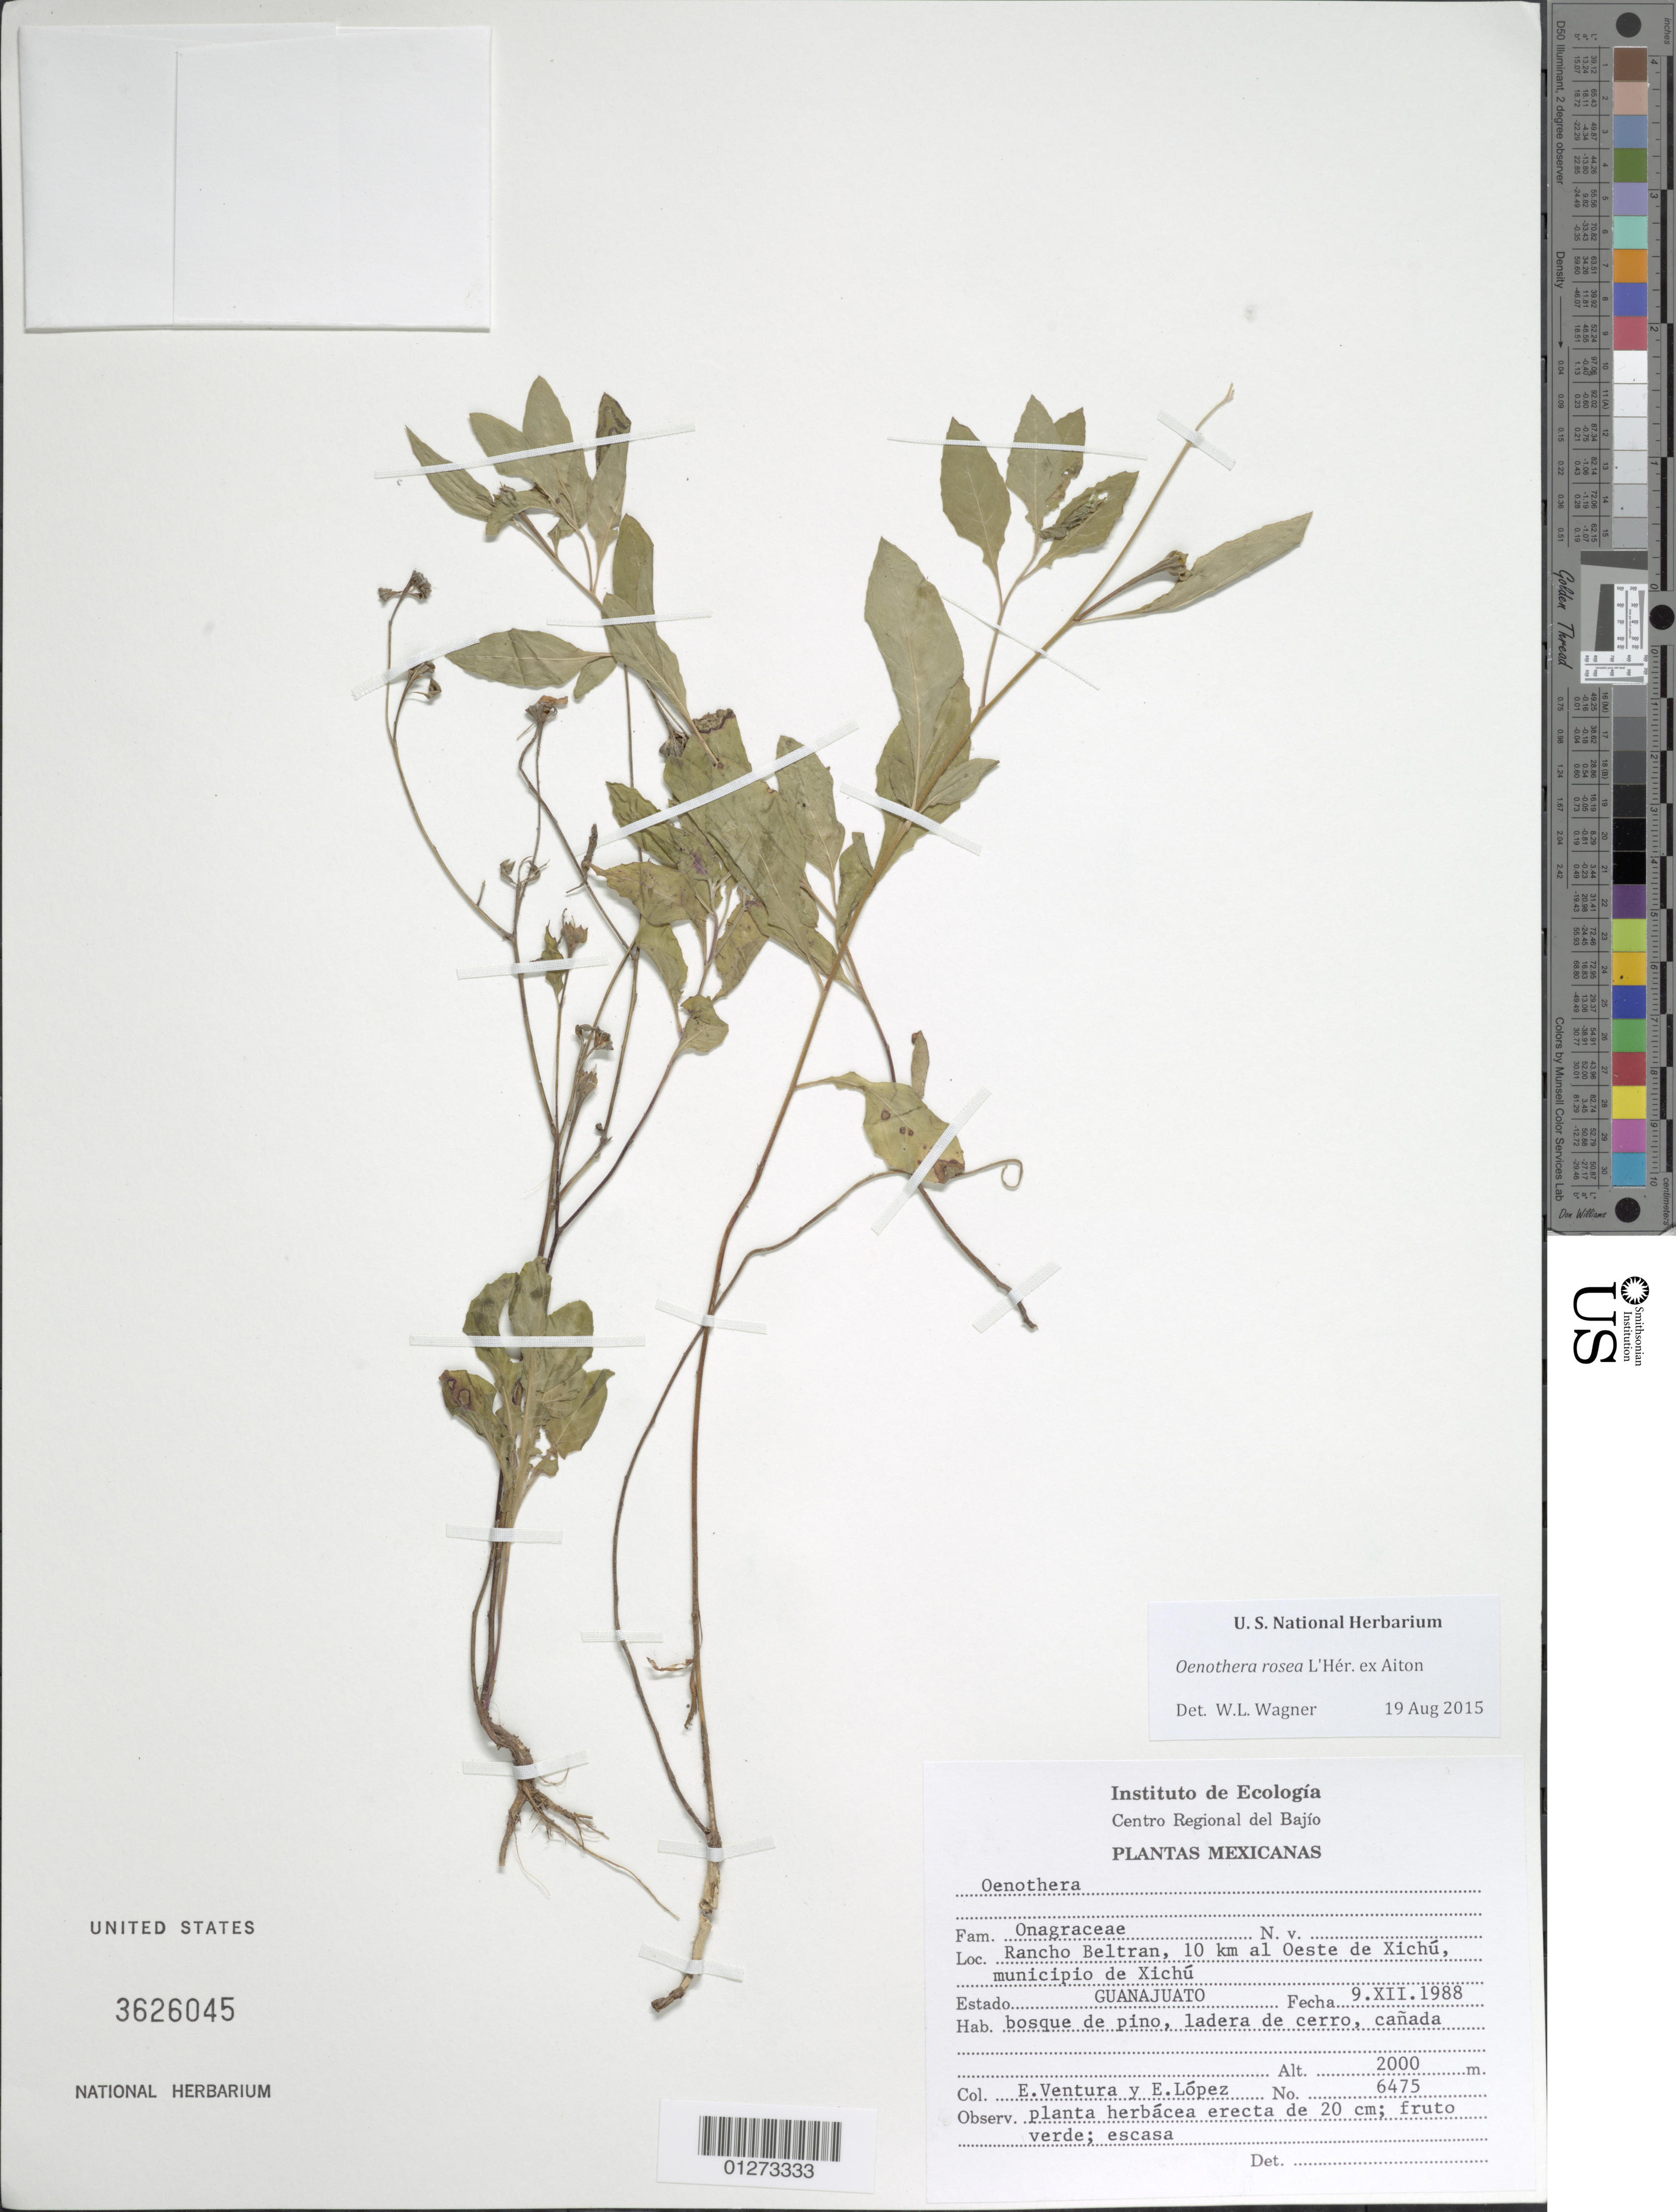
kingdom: Plantae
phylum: Tracheophyta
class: Magnoliopsida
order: Myrtales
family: Onagraceae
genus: Oenothera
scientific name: Oenothera rosea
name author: L'Hér. ex Aiton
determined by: Wagner, W. L., (BOT), Smithsonian Institution - National Museum of Natural History (UNITED STATES)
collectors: E. Ventura & E. López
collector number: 6475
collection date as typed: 9.XII.1988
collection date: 1988-12-09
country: Mexico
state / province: Guanajuato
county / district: Xichú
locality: Rancho Beltran, 10 km al Oeste de Xichu.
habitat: Bosque de pino, ladera de cerro, canada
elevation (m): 2000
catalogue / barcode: US 3626045